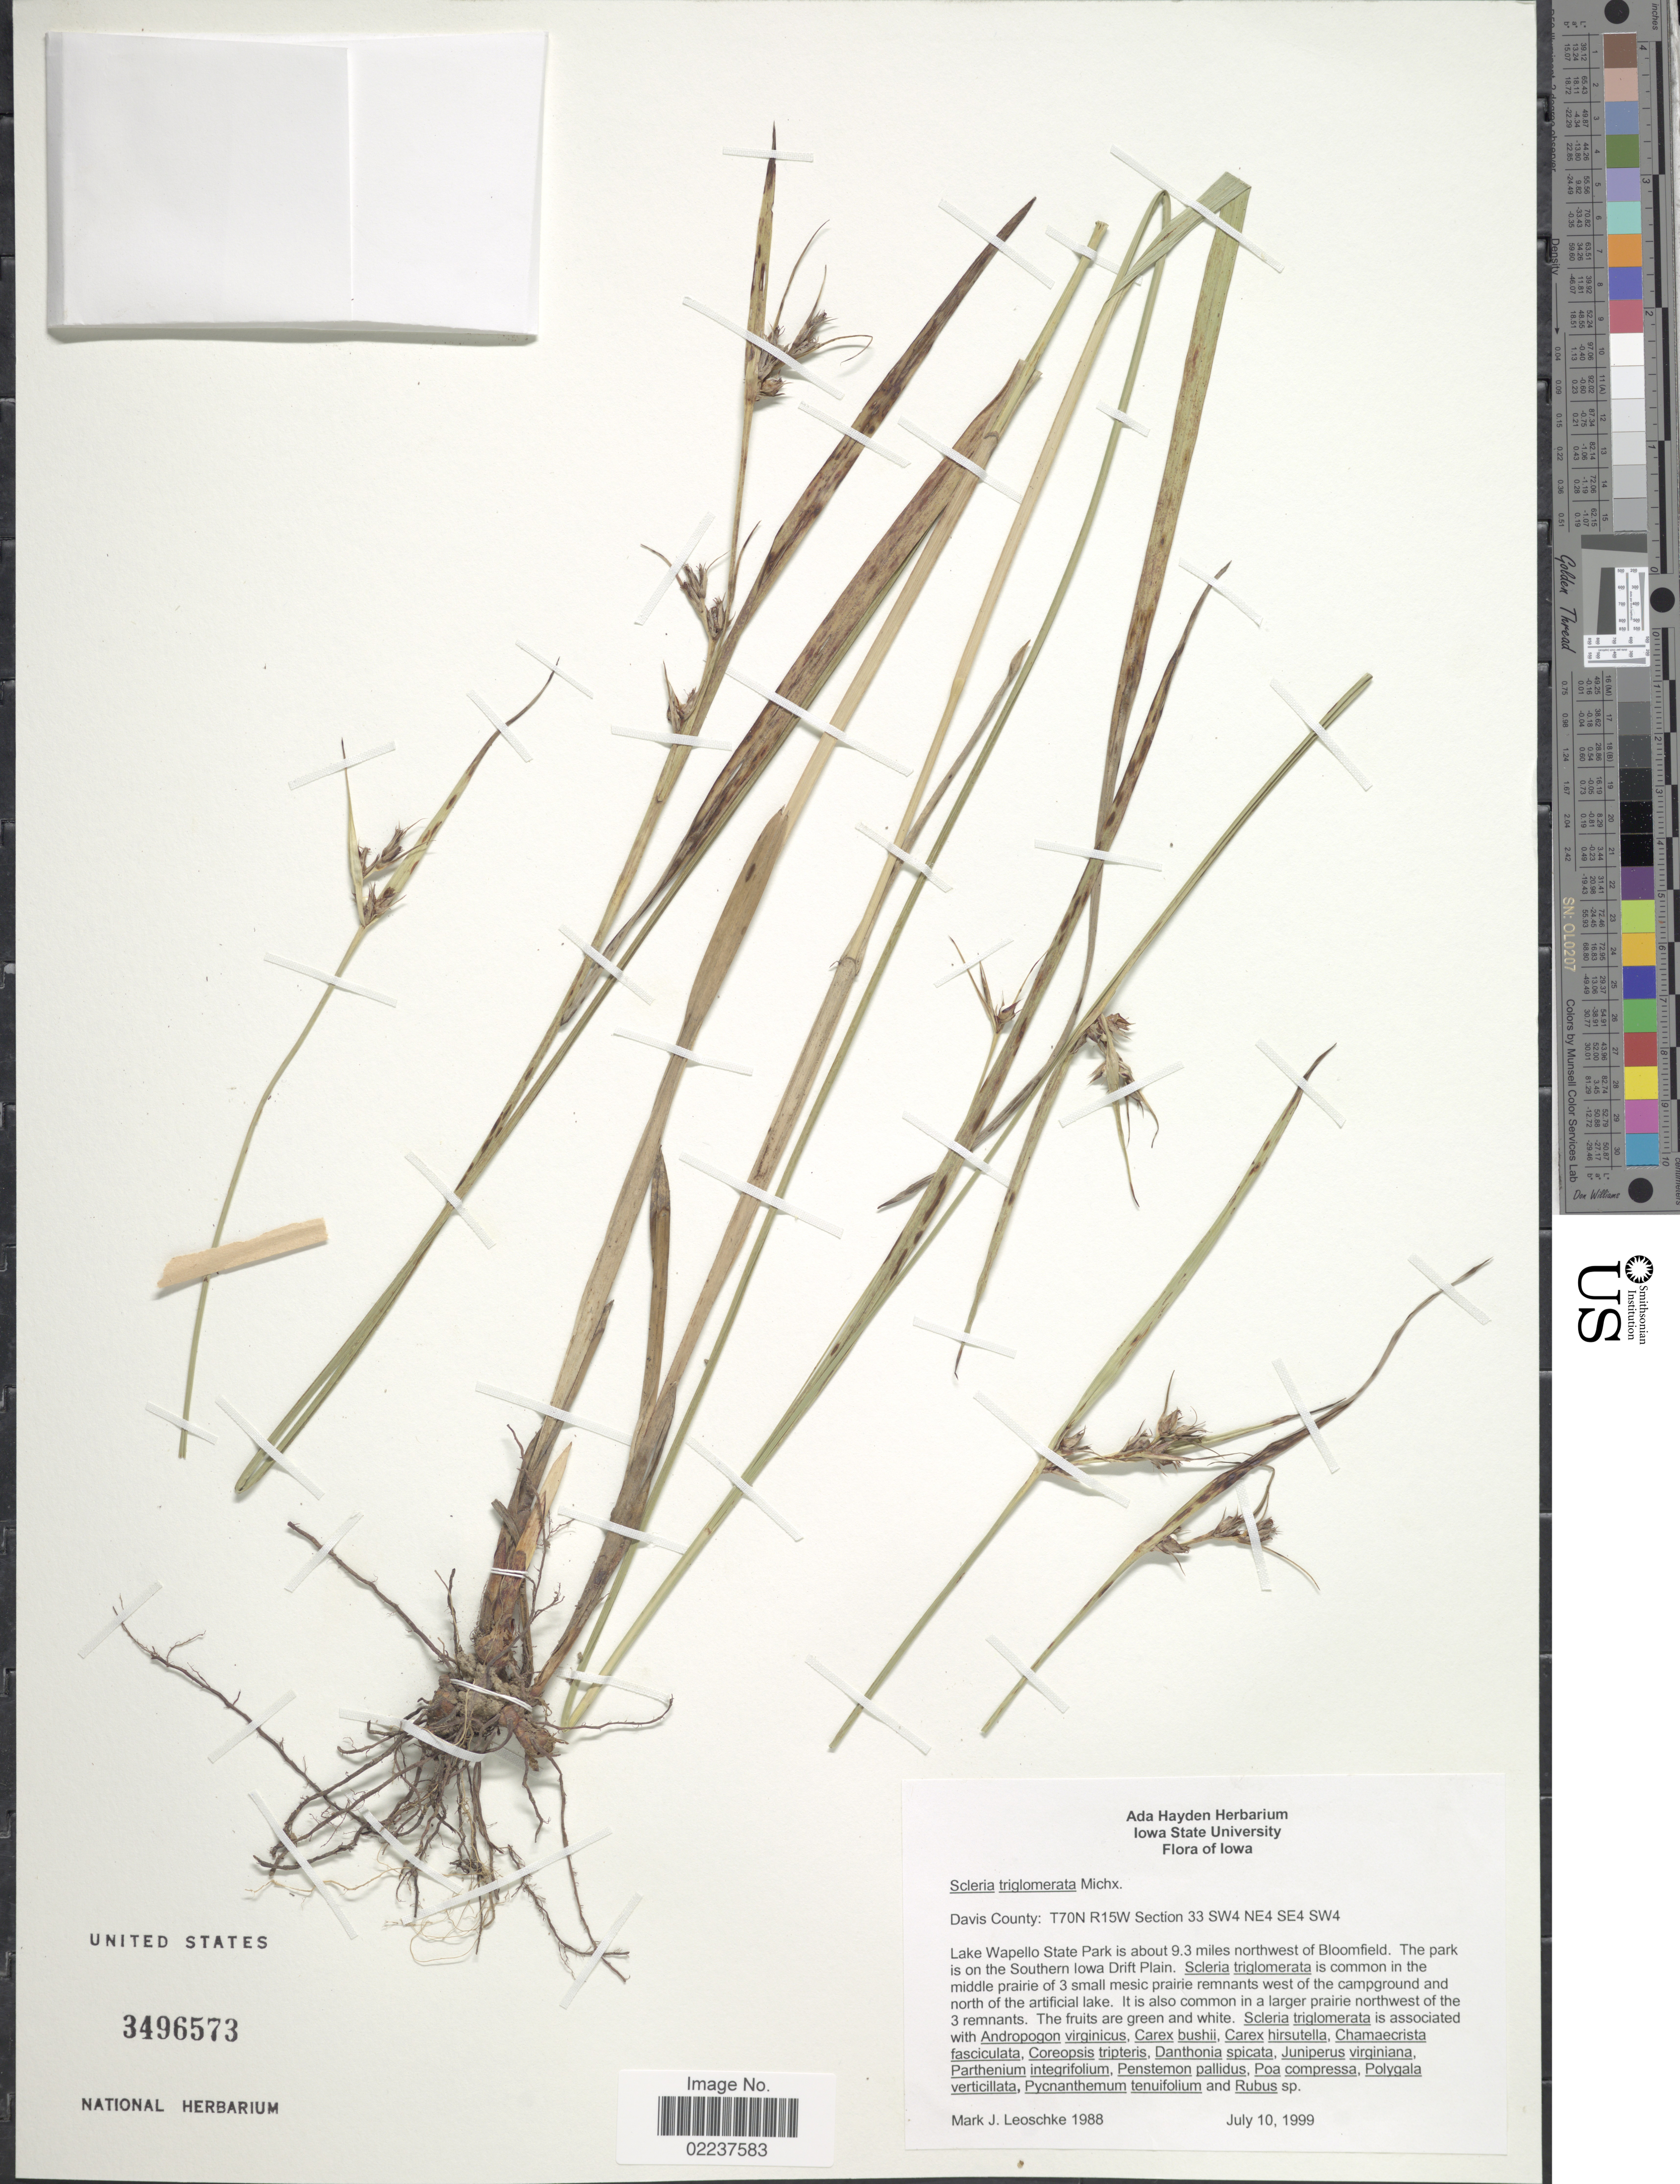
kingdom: Plantae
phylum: Tracheophyta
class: Liliopsida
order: Poales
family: Cyperaceae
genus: Scleria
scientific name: Scleria triglomerata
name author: Michx.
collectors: M. J. Leoschke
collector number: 1988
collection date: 1999-07-10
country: United States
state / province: Iowa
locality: Davis County: T70N R15W Section 33 SW4 NE4 SE4 SW4, Lake Wapello State Park is about 9.3 miles northwest of Bloomfield. The park is on the Southern Iowa Drift Plain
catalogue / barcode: US 3496573